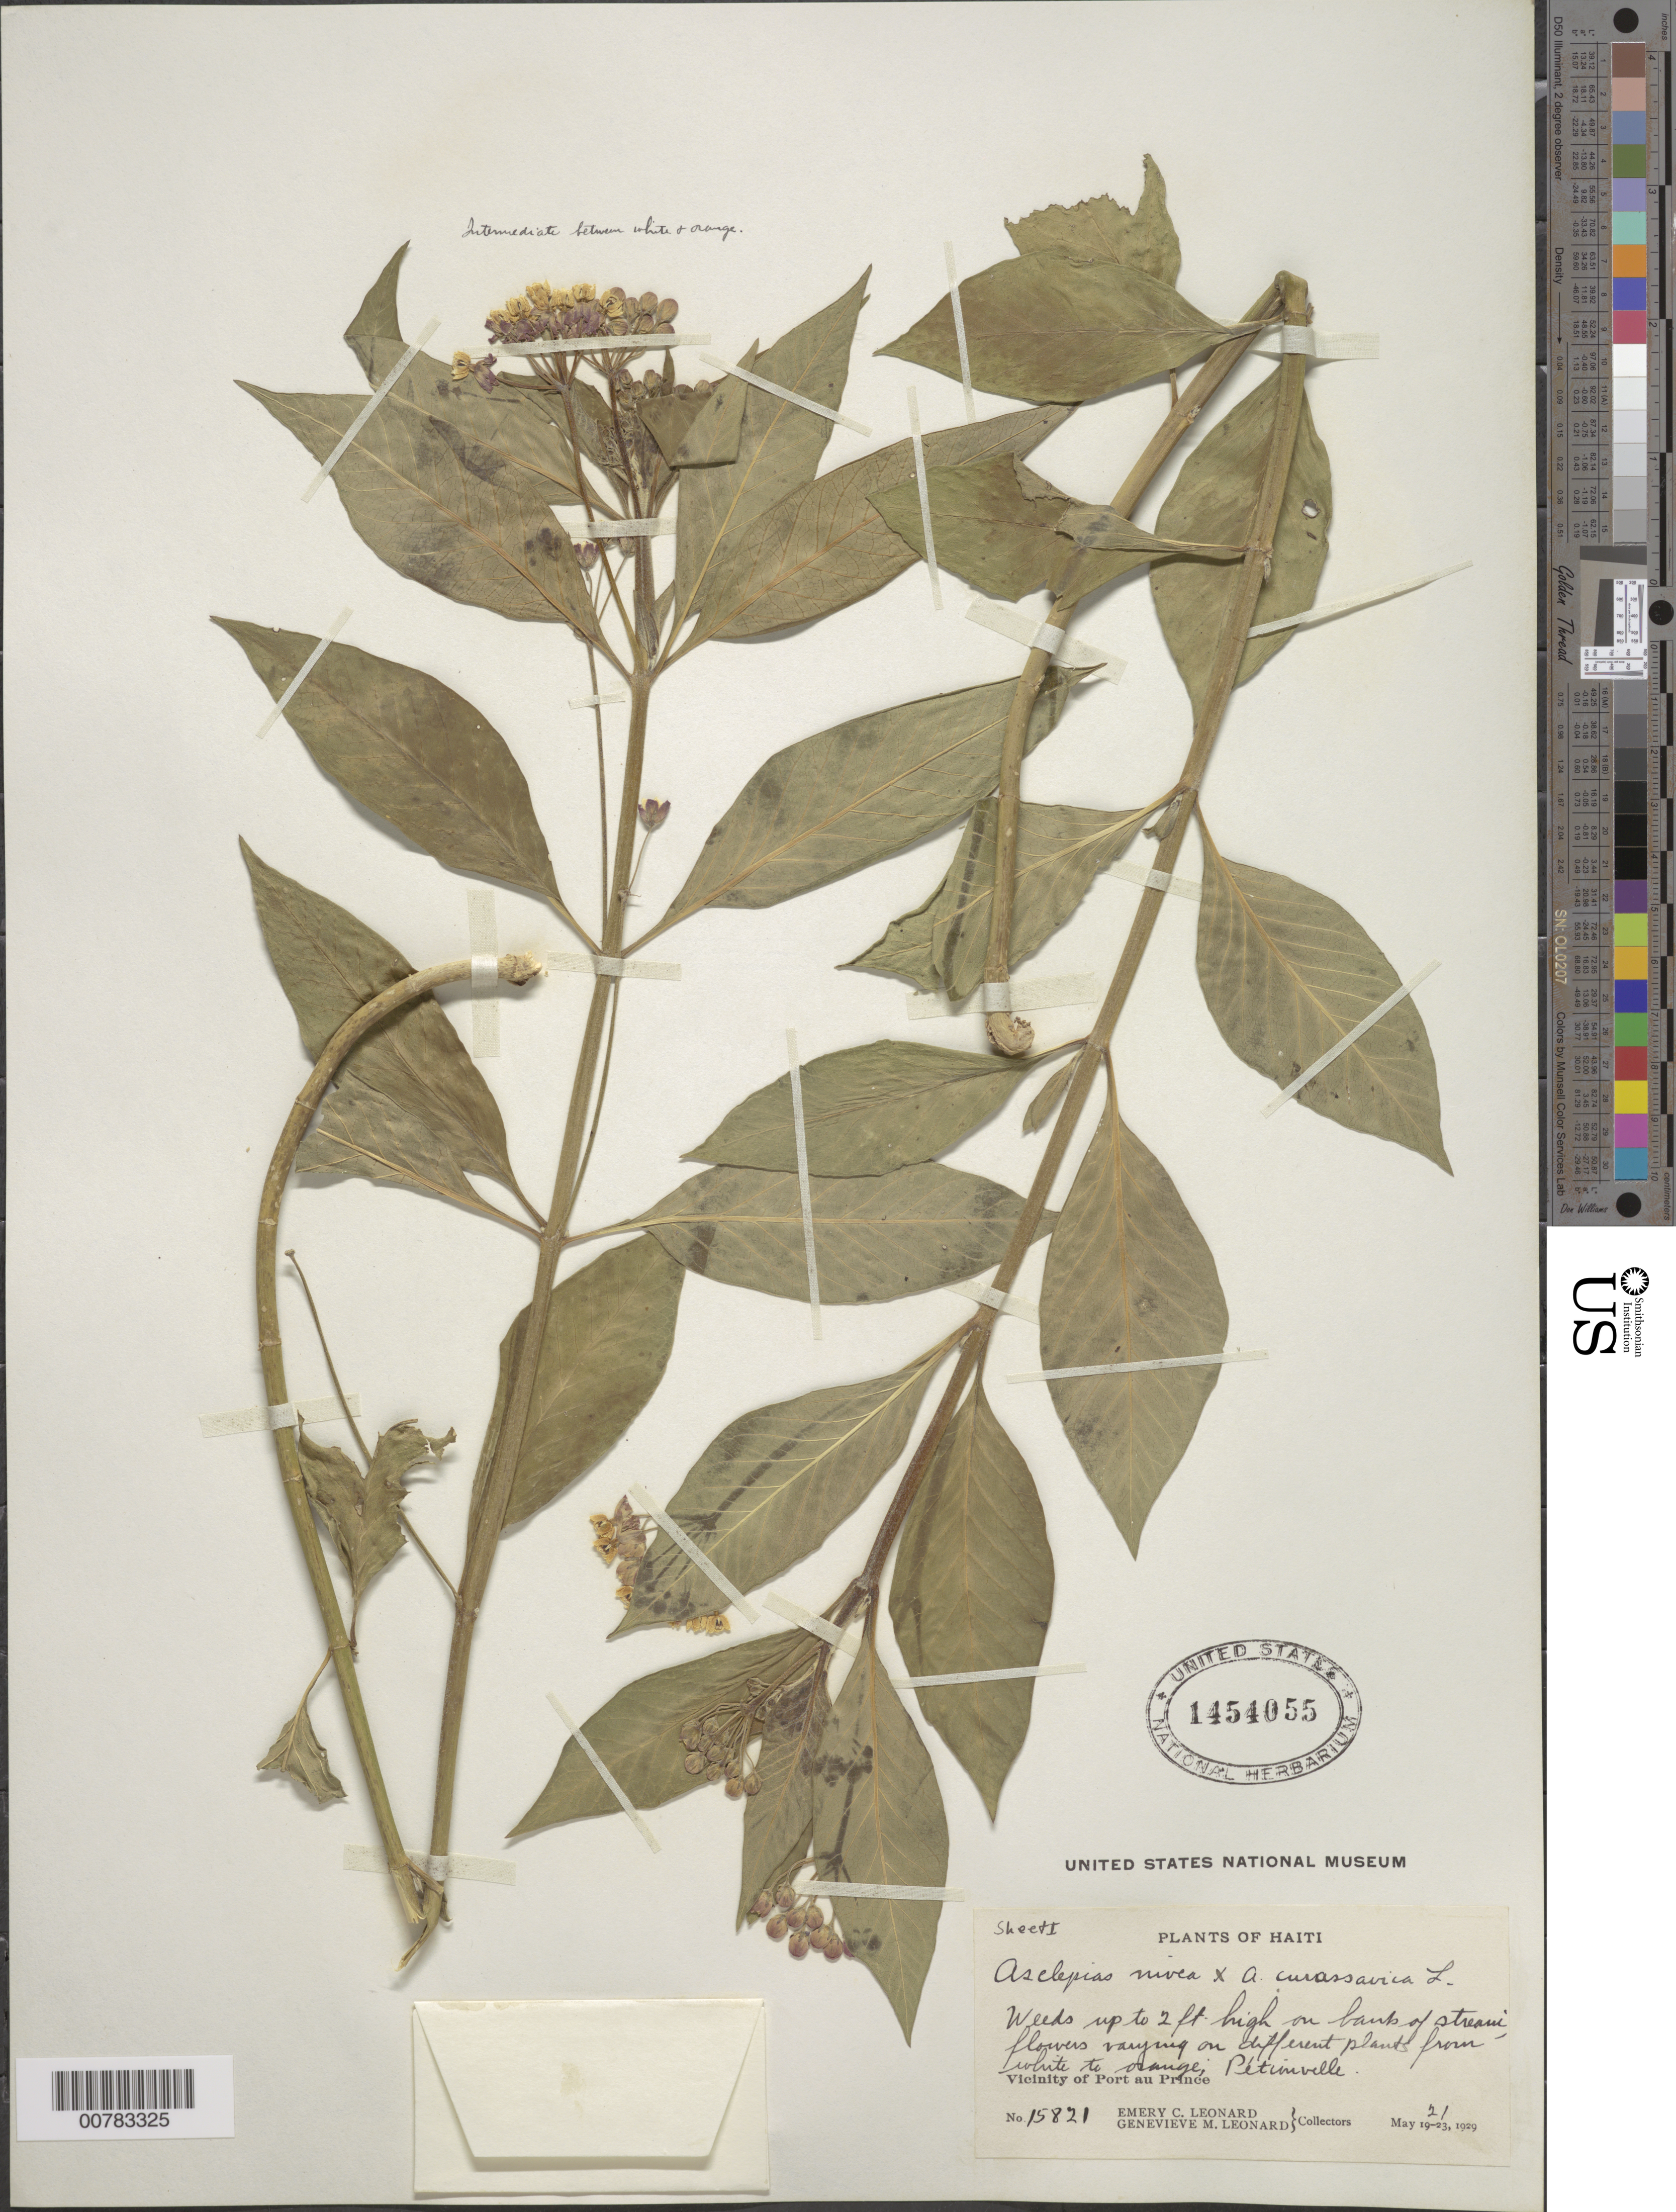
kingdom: Plantae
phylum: Tracheophyta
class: Magnoliopsida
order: Gentianales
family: Apocynaceae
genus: Asclepias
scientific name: Asclepias nivea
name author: L.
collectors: E. C. Leonard & G. M. Leonard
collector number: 15821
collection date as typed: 21 May 1929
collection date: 1929-05-21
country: Haiti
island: Hispaniola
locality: Vicinity of Port au Prince, Pétionville.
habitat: Banks of stream.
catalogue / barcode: US 1454055